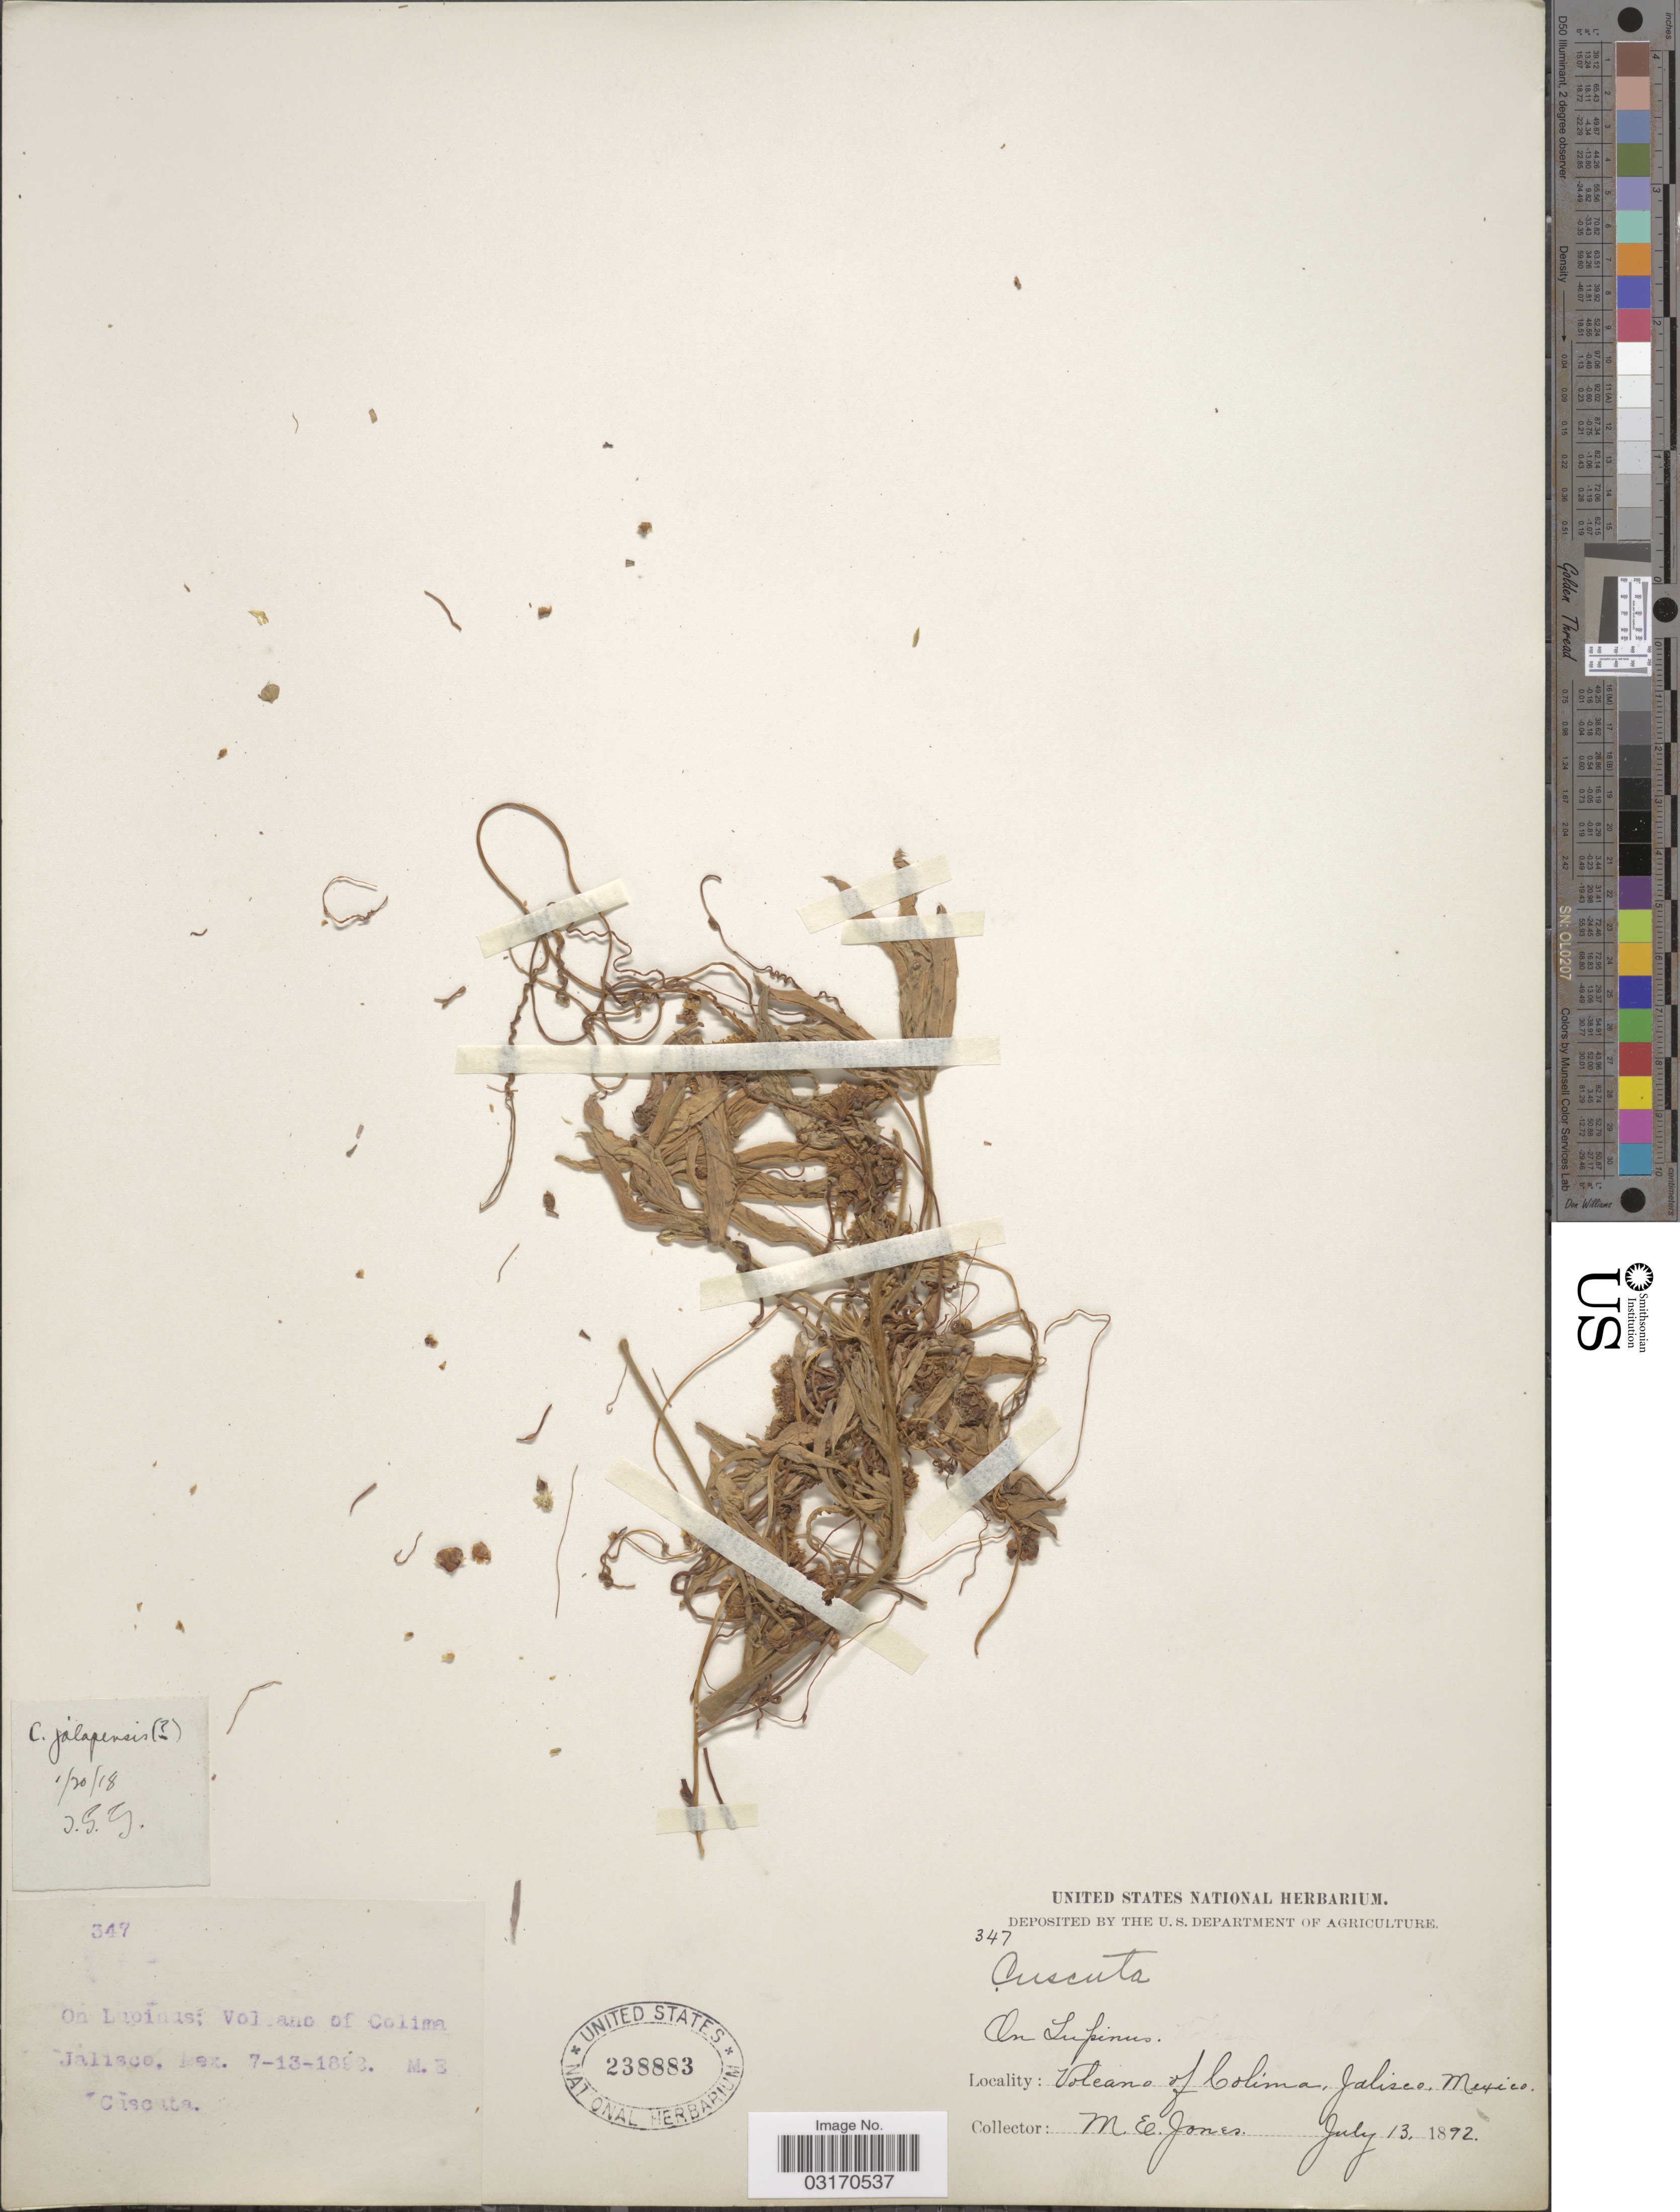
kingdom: Plantae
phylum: Tracheophyta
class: Magnoliopsida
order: Solanales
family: Convolvulaceae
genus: Cuscuta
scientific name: Cuscuta jalapensis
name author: Schltdl.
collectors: M. E. Jones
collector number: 347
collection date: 1892-07-13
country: Mexico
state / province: Jalisco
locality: On Lupinus. Volcano of Colima.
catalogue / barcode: US 238883